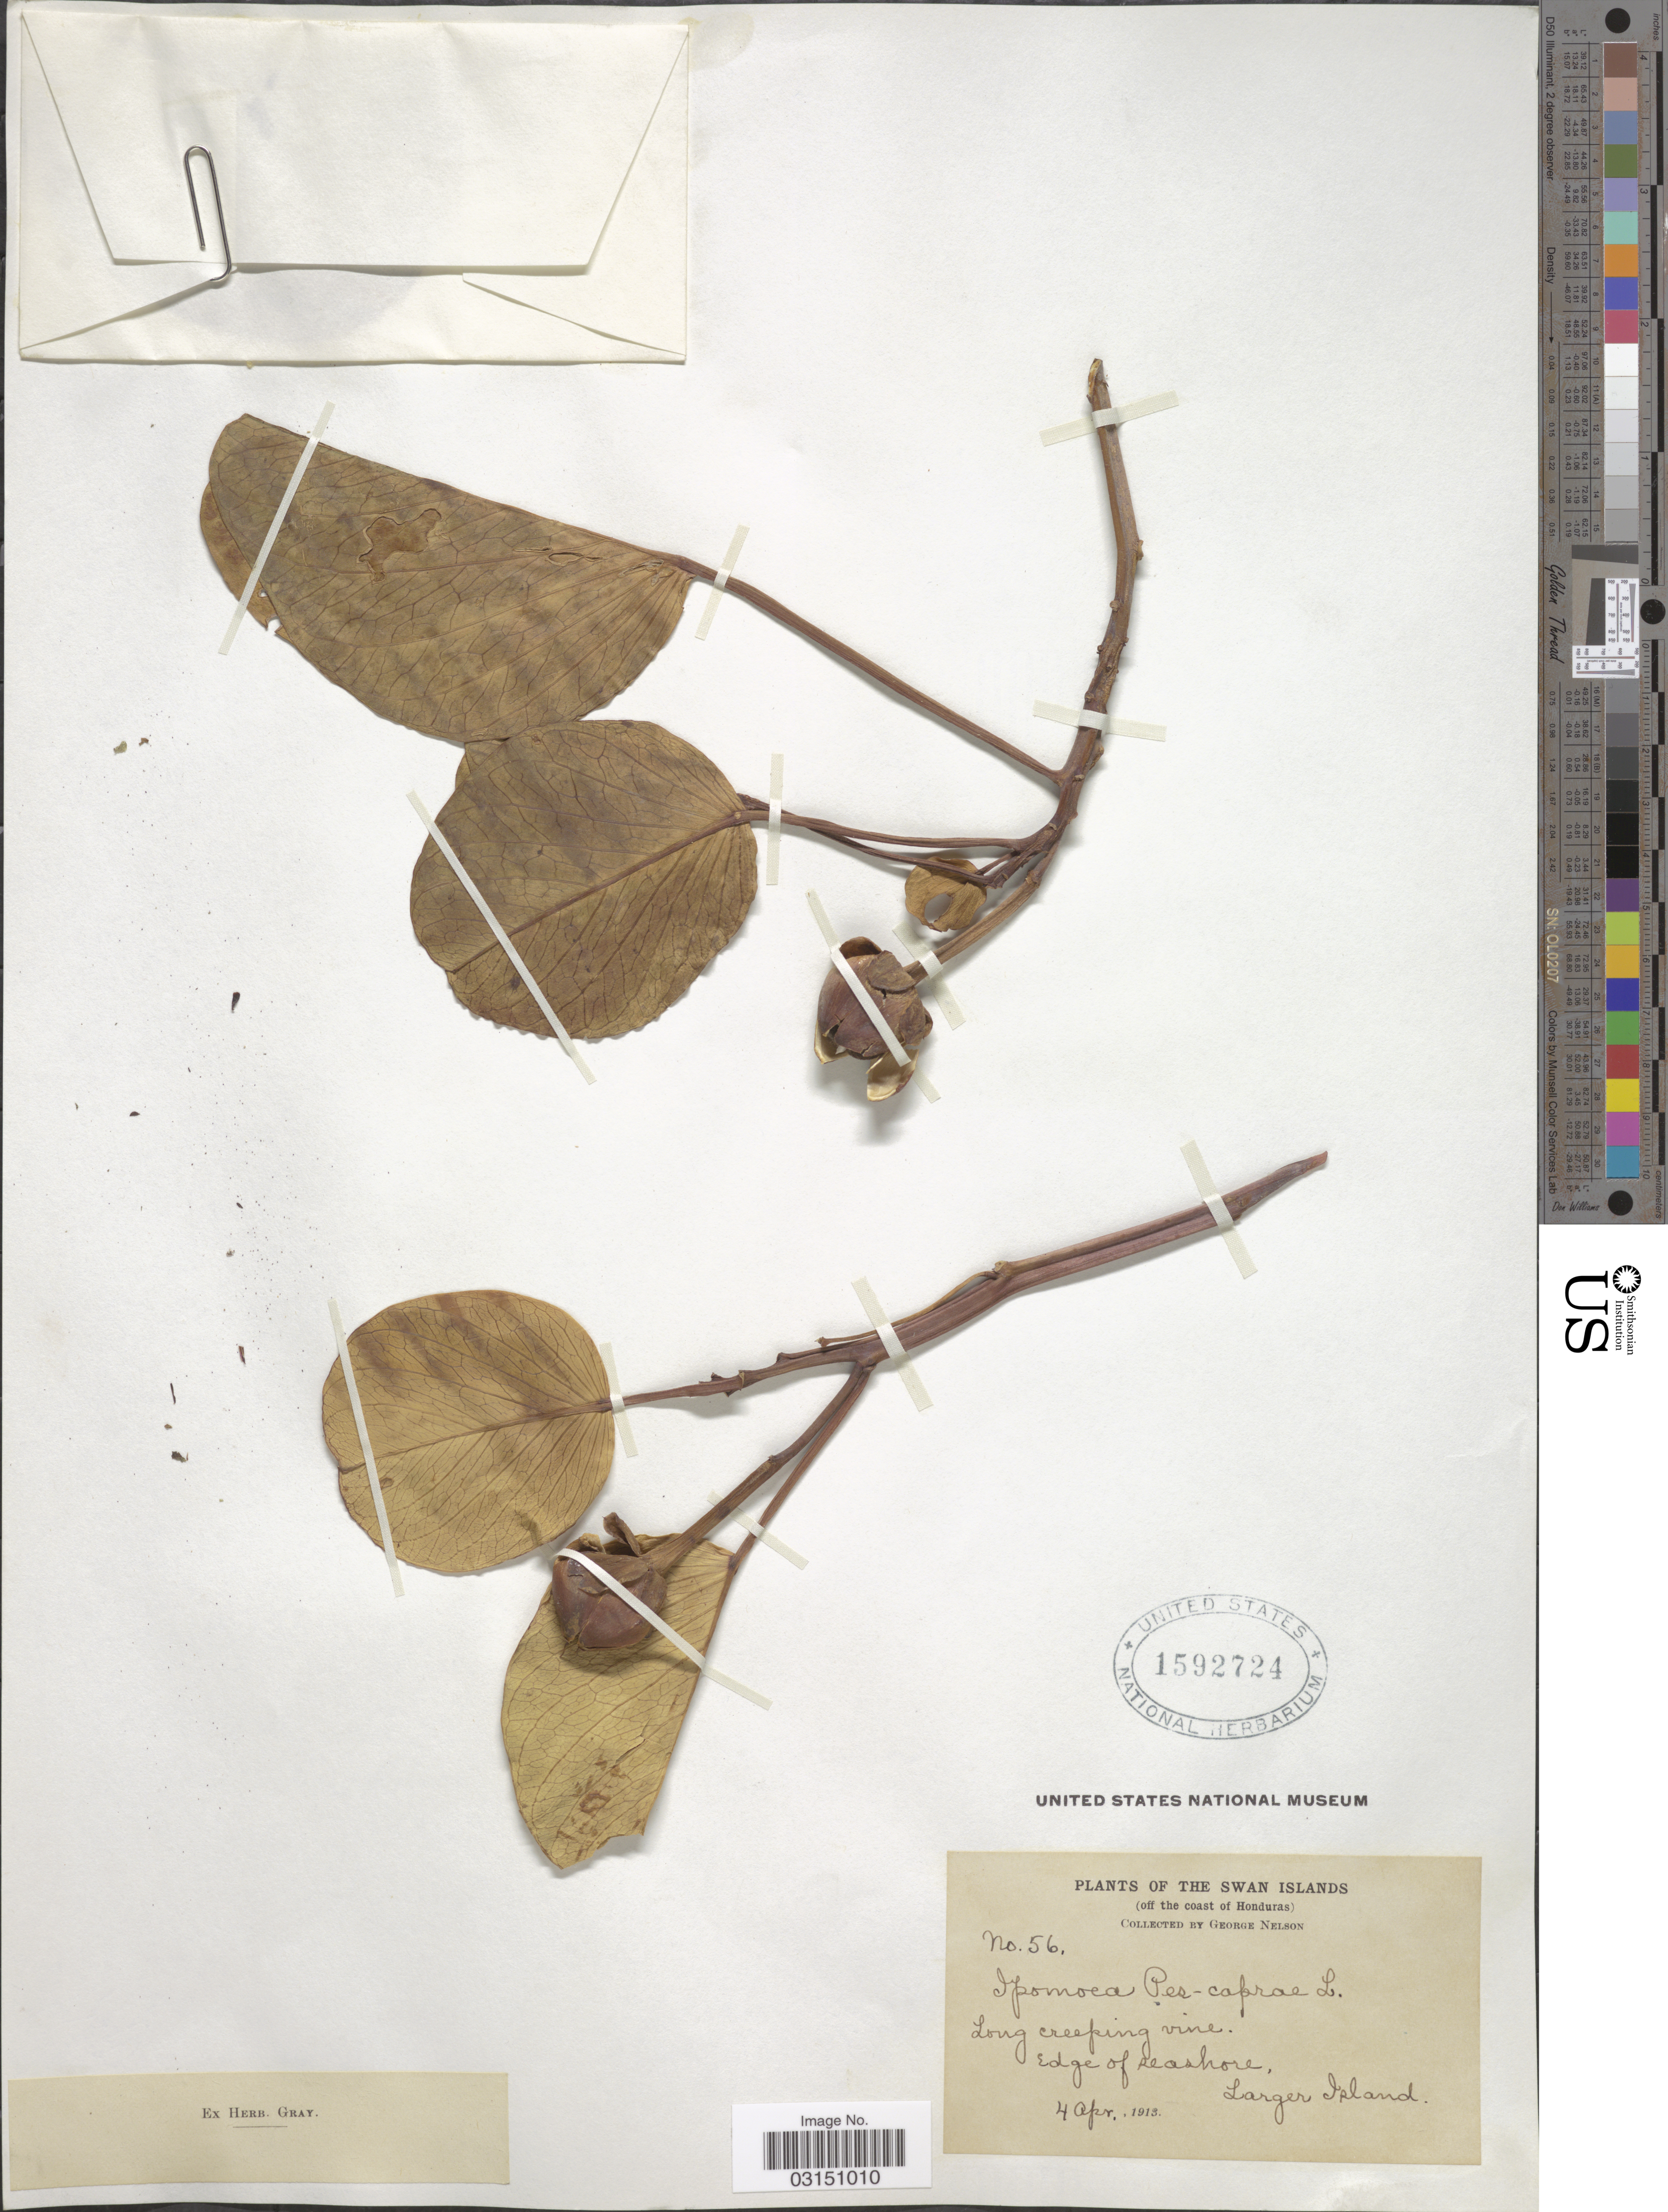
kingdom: Plantae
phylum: Tracheophyta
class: Magnoliopsida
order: Solanales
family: Convolvulaceae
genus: Ipomoea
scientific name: Ipomoea pes-caprae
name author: (L.) R. Br.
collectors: G. Nelson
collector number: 56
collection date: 1913-04-04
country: Honduras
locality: The Swan Islands (off the coast of Honduras). Edge of seashore, Larger Island.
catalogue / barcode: US 1592724